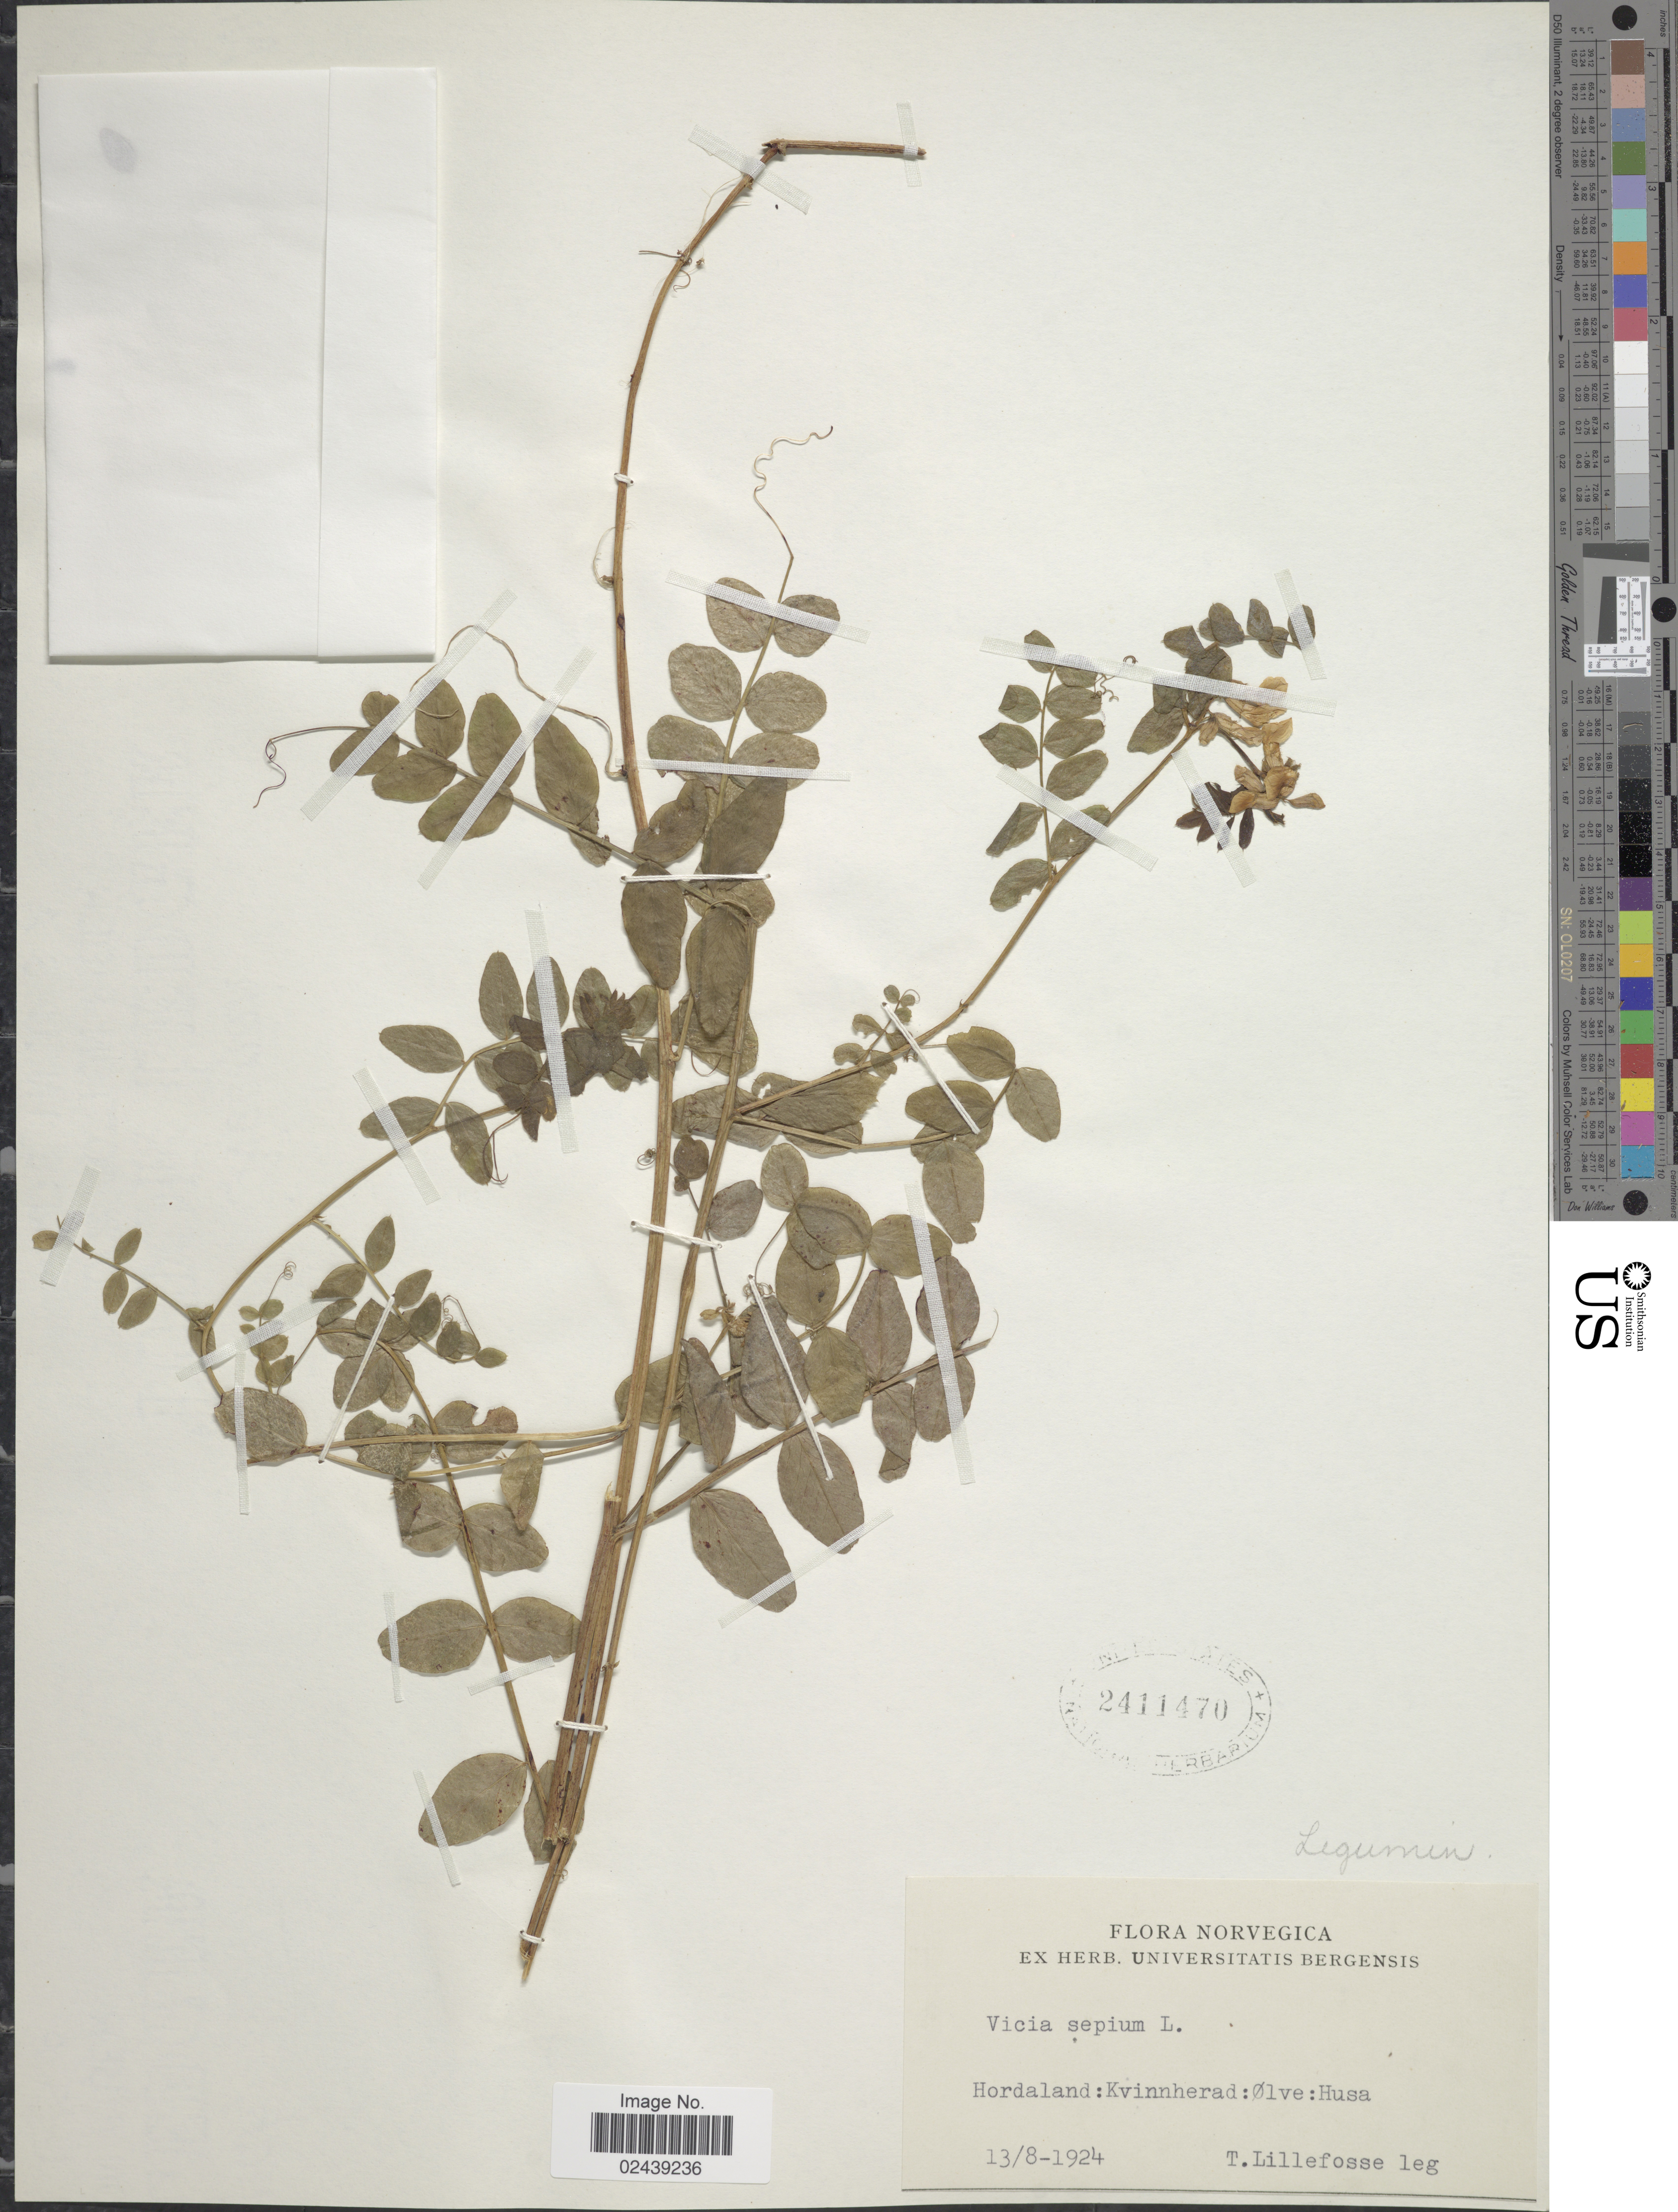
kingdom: Plantae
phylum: Tracheophyta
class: Magnoliopsida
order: Fabales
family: Fabaceae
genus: Vicia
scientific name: Vicia sepium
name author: L.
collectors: T. Lillefosse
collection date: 1924-08-13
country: Norway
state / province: Hordaland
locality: Norvegica. Kvinnherad: Olve: Husa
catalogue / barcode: US 2411470